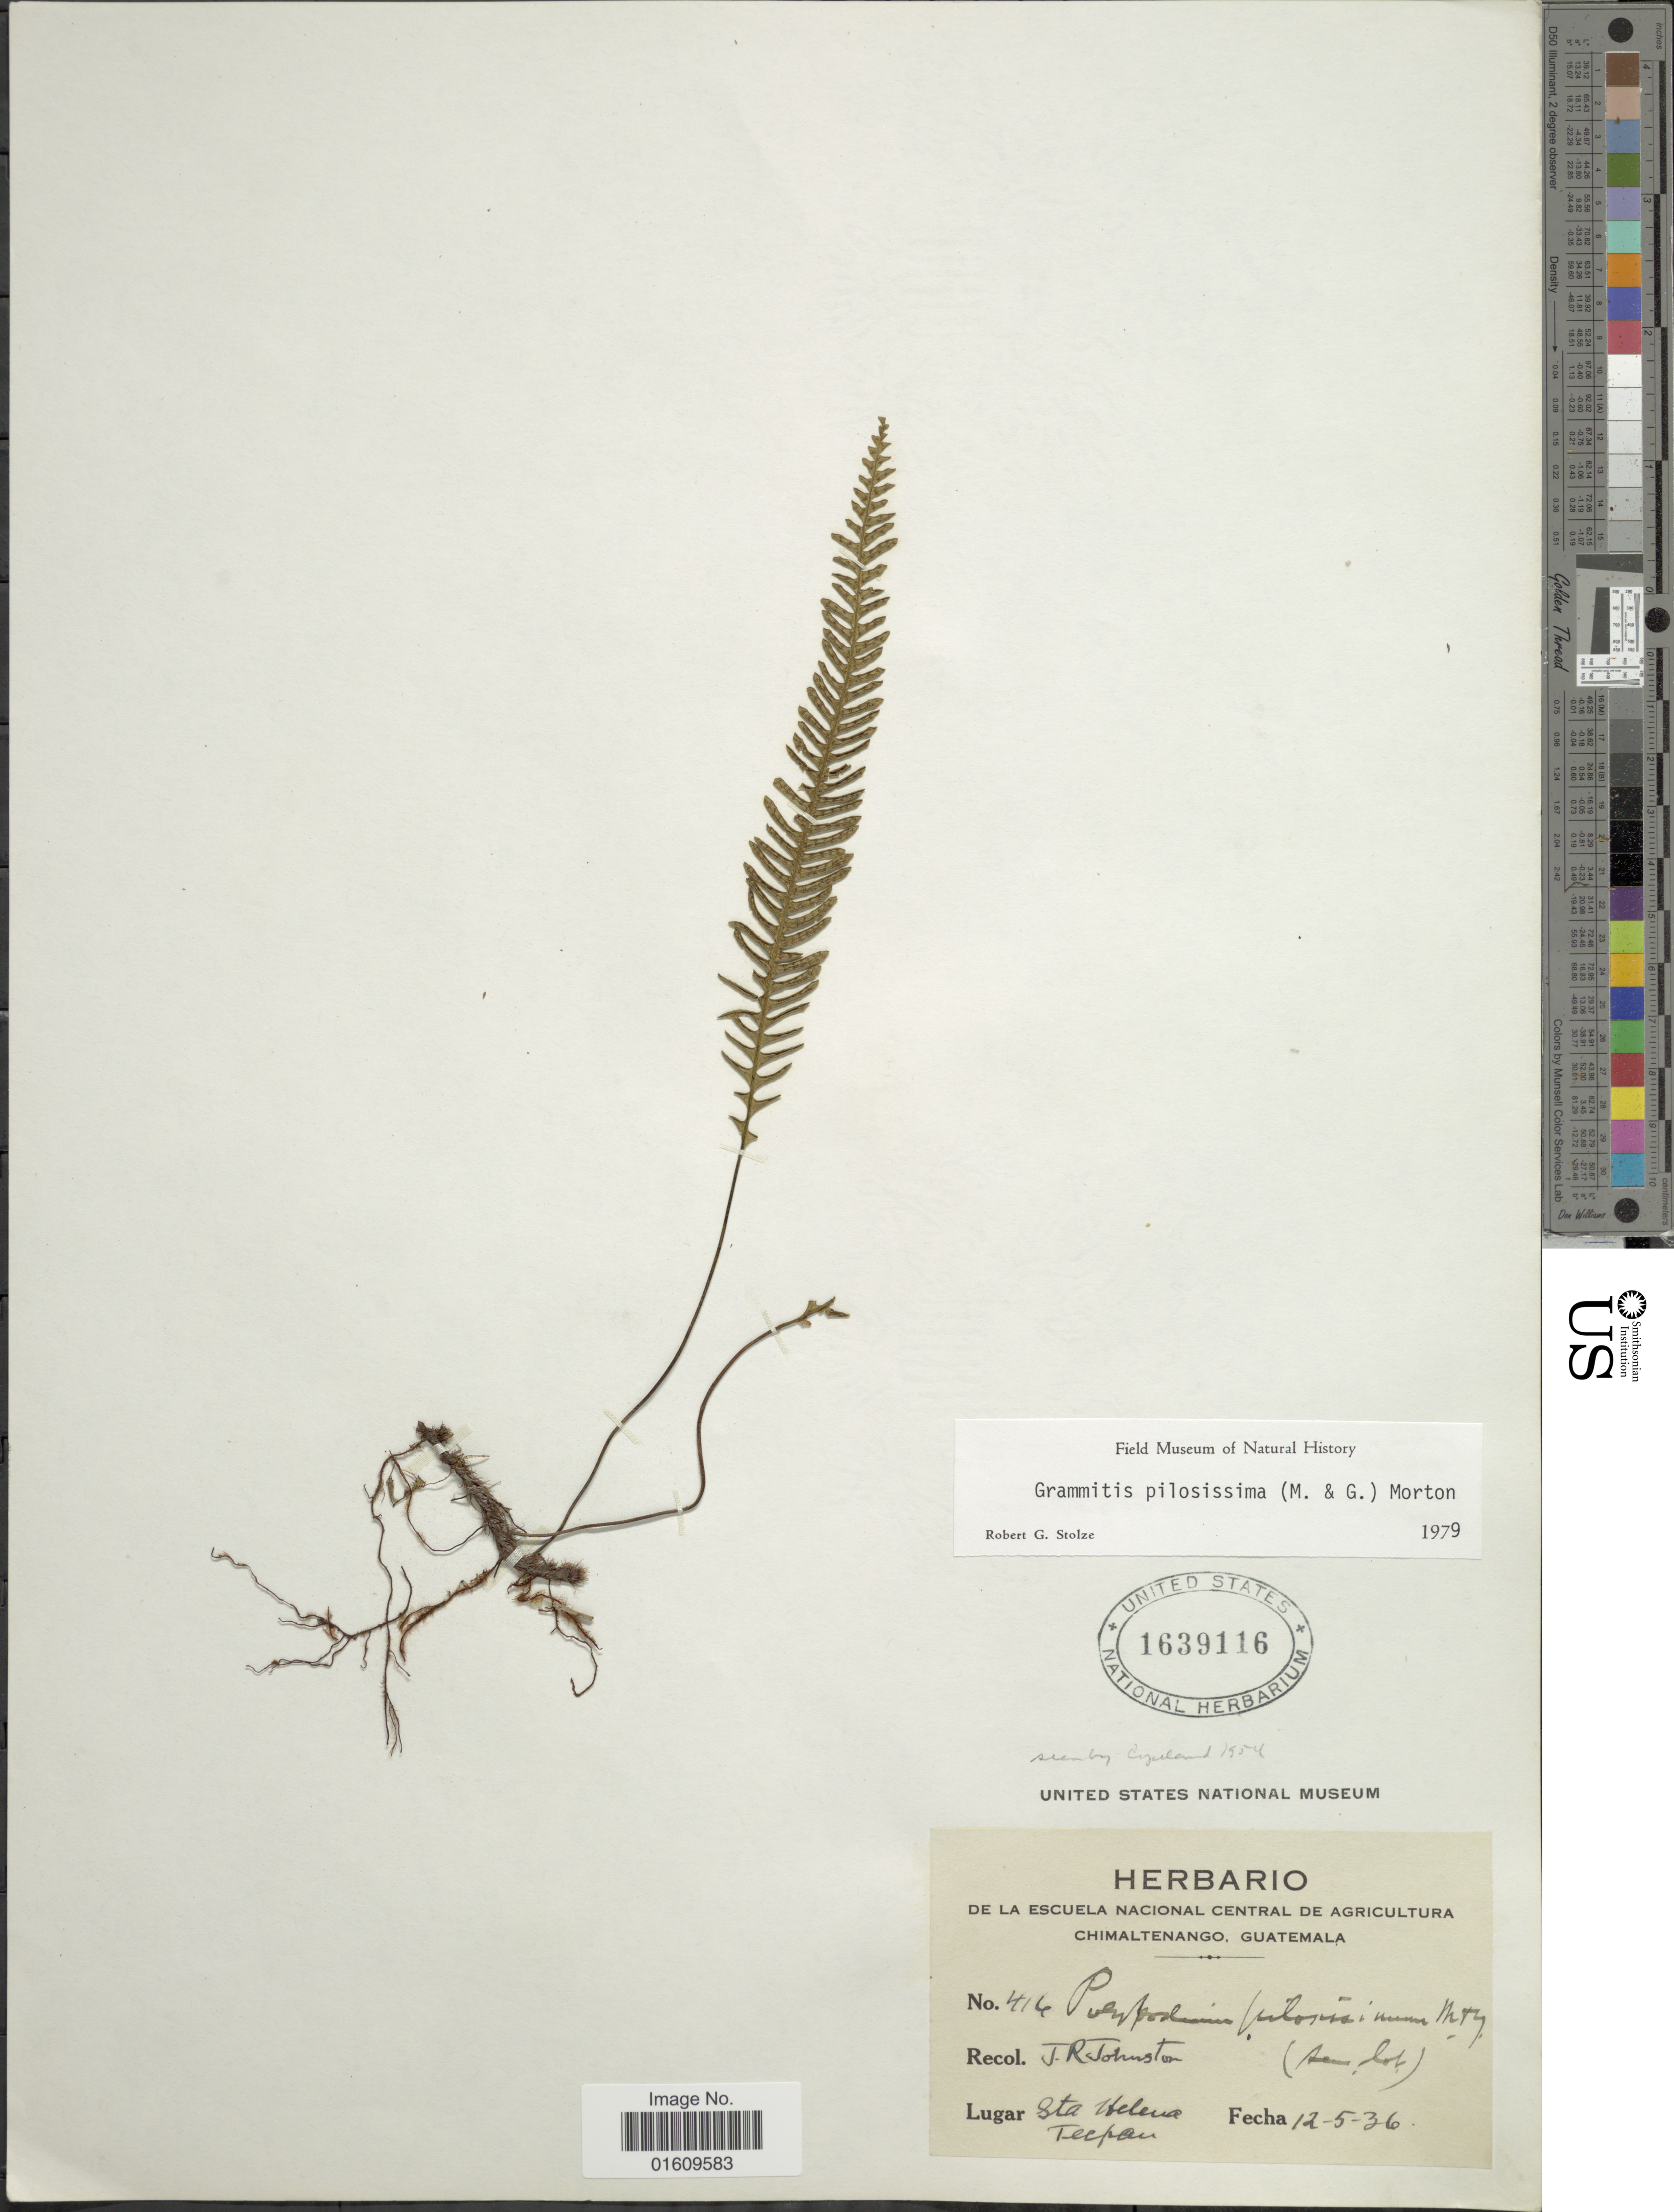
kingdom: Plantae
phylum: Tracheophyta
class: Polypodiopsida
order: Polypodiales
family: Polypodiaceae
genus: Melpomene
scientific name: Melpomene pilosissima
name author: (M. Martens & Galeotti) A.R. Sm. & R.C. Moran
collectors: J. Johnston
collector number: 416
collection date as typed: Transcribed d/m/y: 12/5/36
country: Guatemala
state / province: Chimaltenango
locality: Sta Helena, Tecpan.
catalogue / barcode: US 1639116